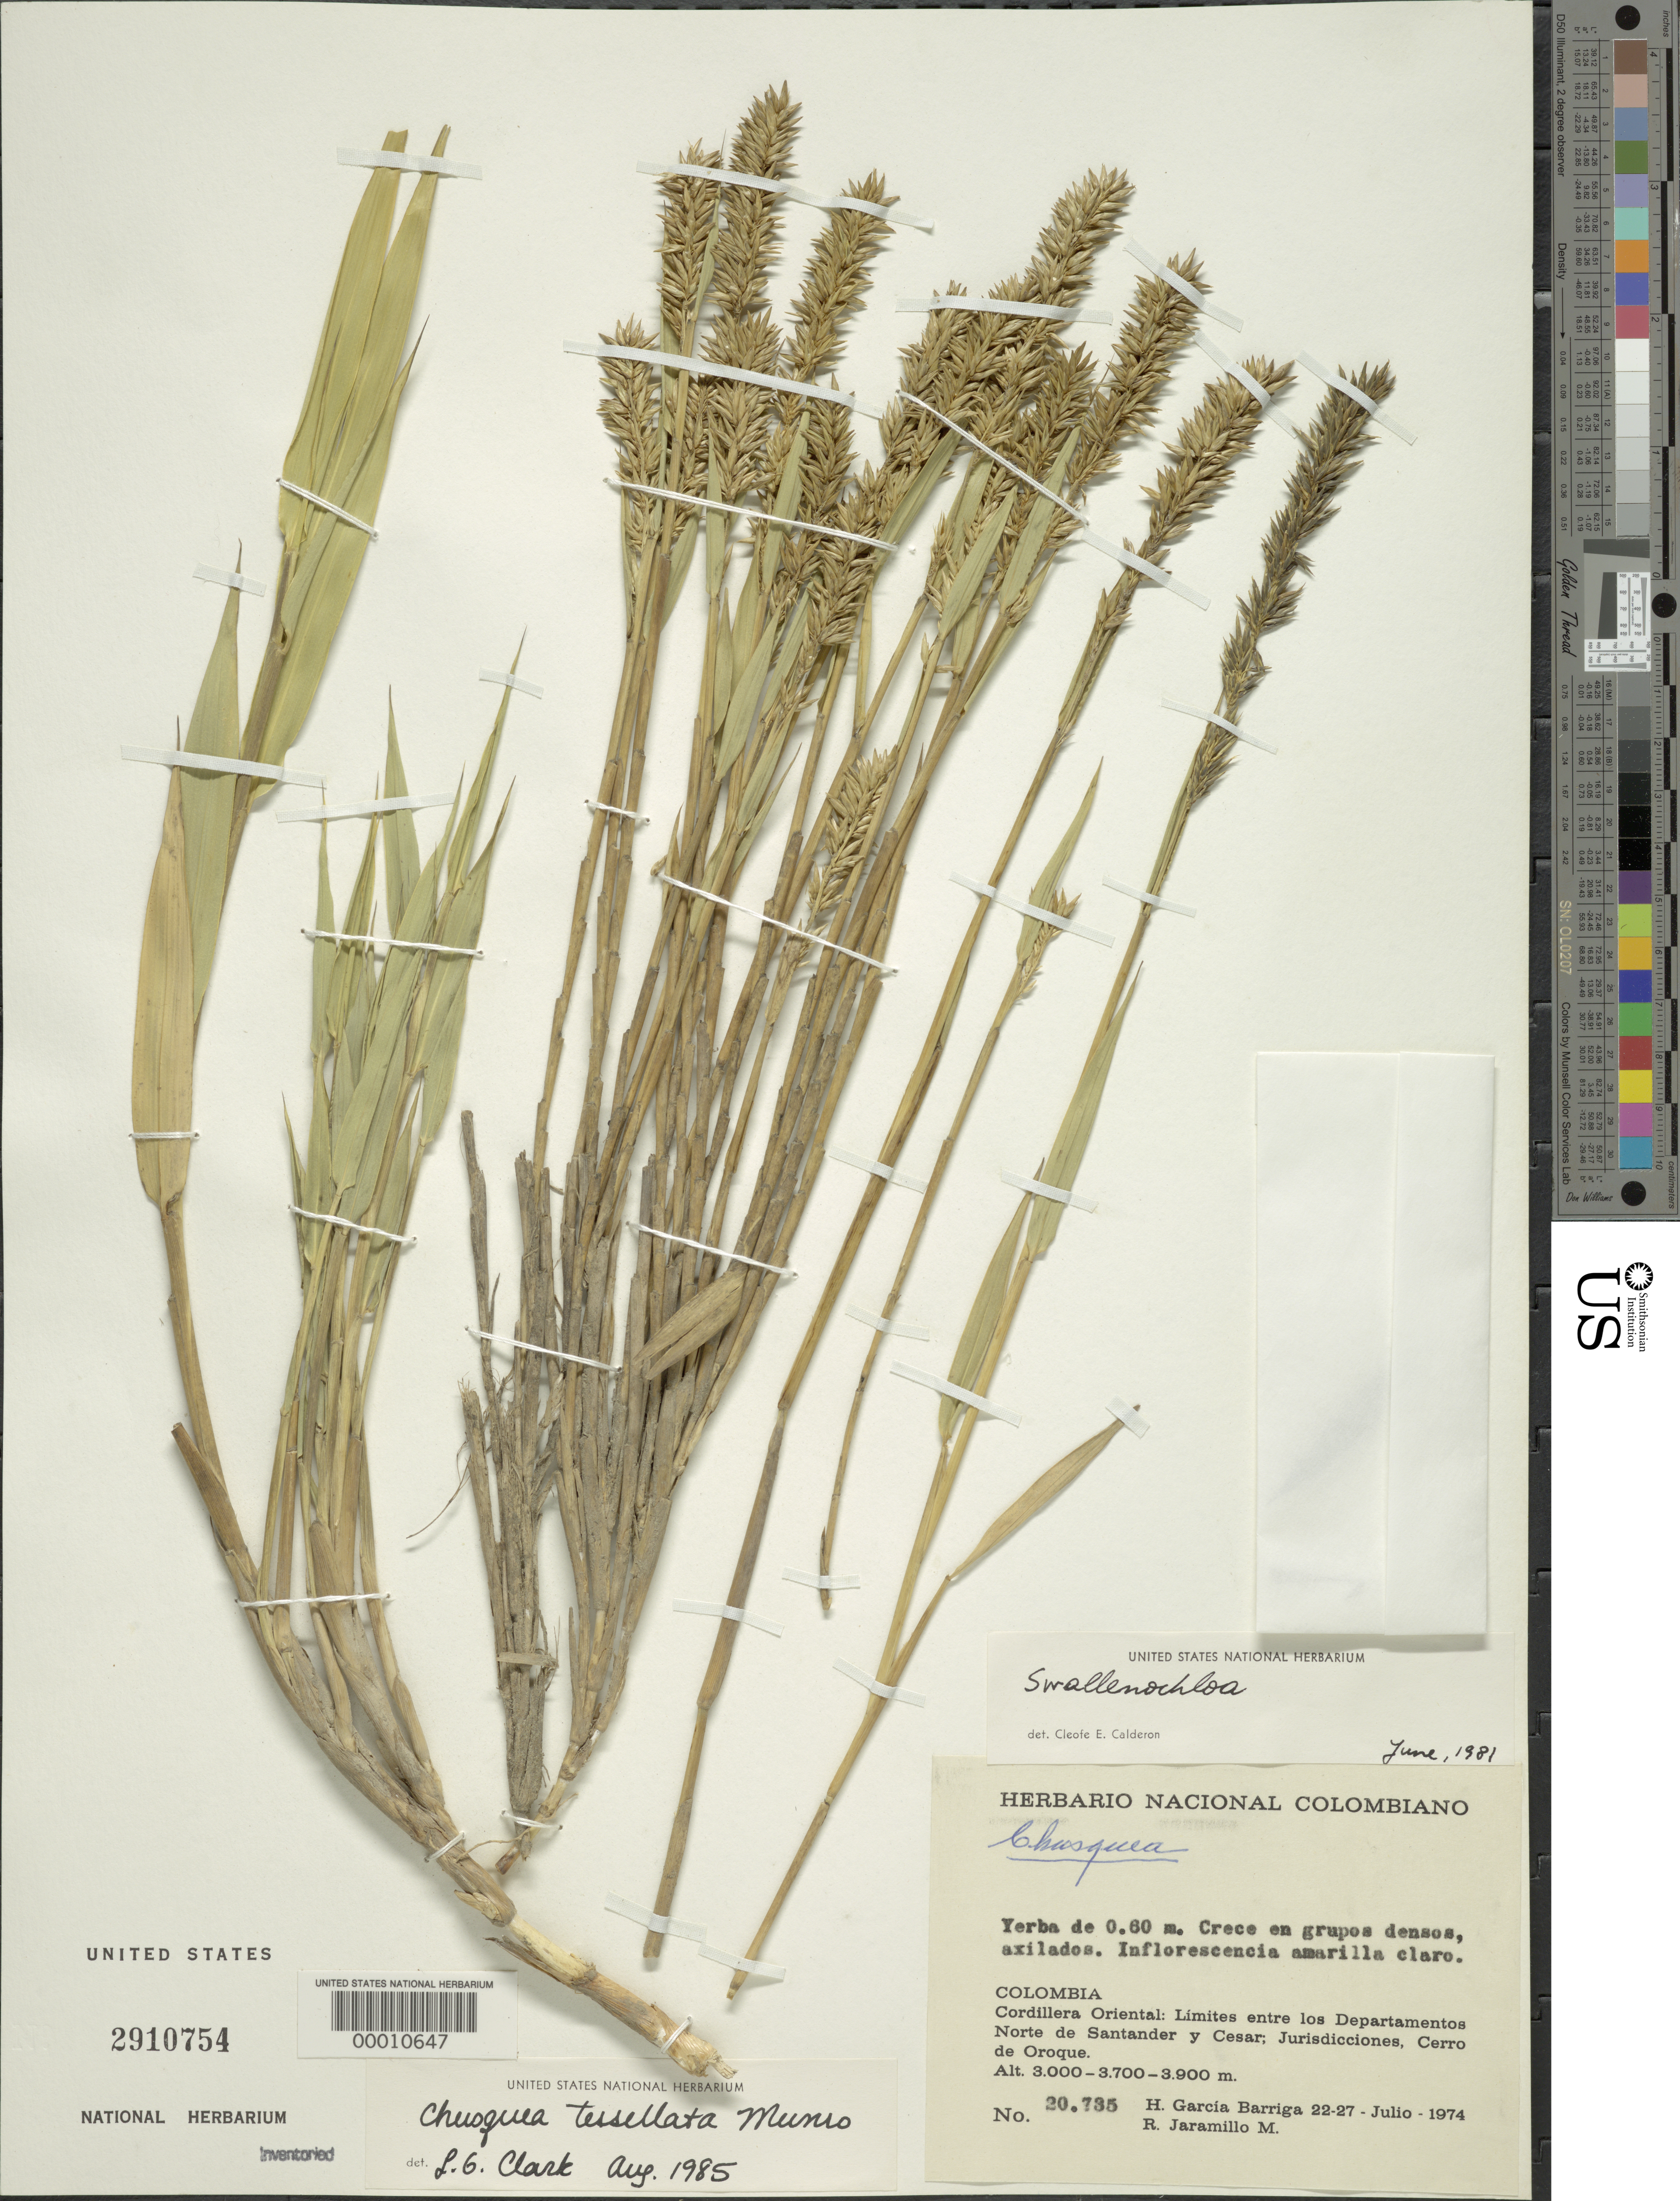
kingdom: Plantae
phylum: Tracheophyta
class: Liliopsida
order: Poales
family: Poaceae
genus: Chusquea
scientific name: Chusquea tessellata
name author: Munro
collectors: H. García Barriga & R. Jaramillo M.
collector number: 20735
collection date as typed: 22 Jul 1974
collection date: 1974-07-22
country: Colombia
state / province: César / Norte de Santander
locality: Cerro de Oroque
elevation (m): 3000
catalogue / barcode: US 2910754